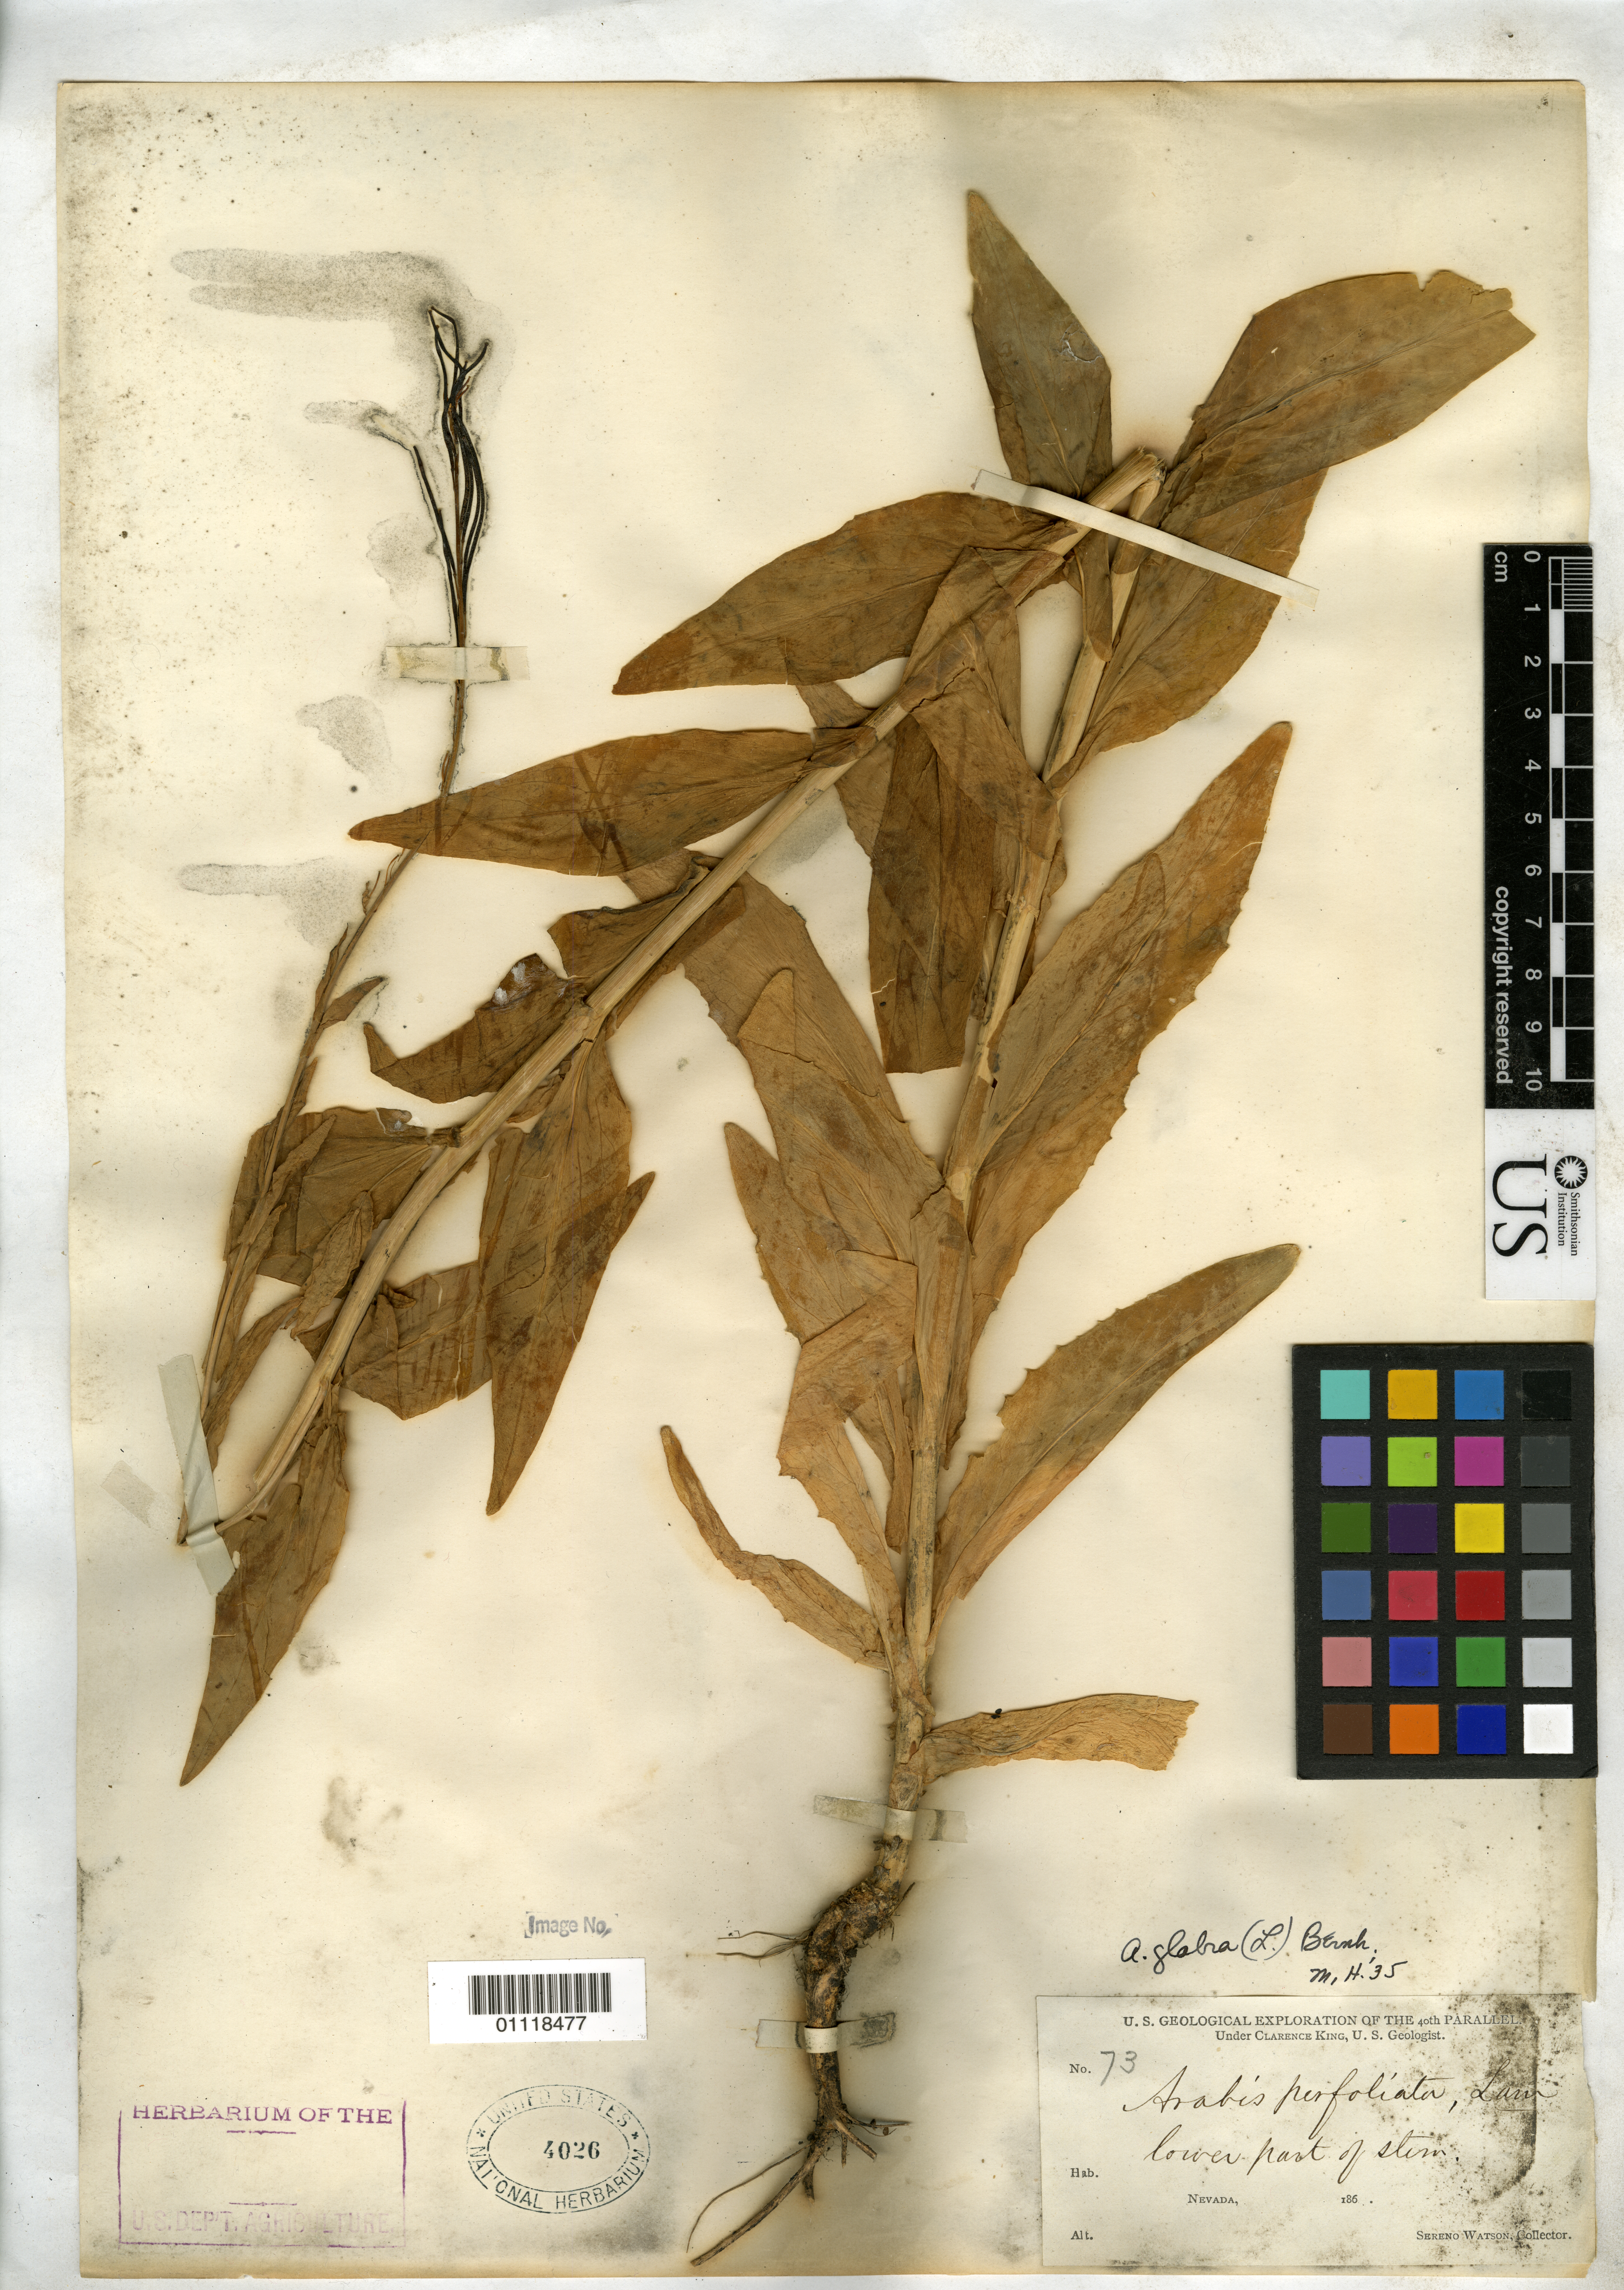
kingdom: Plantae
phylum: Tracheophyta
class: Magnoliopsida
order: Brassicales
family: Brassicaceae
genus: Turritis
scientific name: Turritis glabra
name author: L.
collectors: S. Watson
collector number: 73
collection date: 1860/1869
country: United States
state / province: Nevada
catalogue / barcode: US 4026